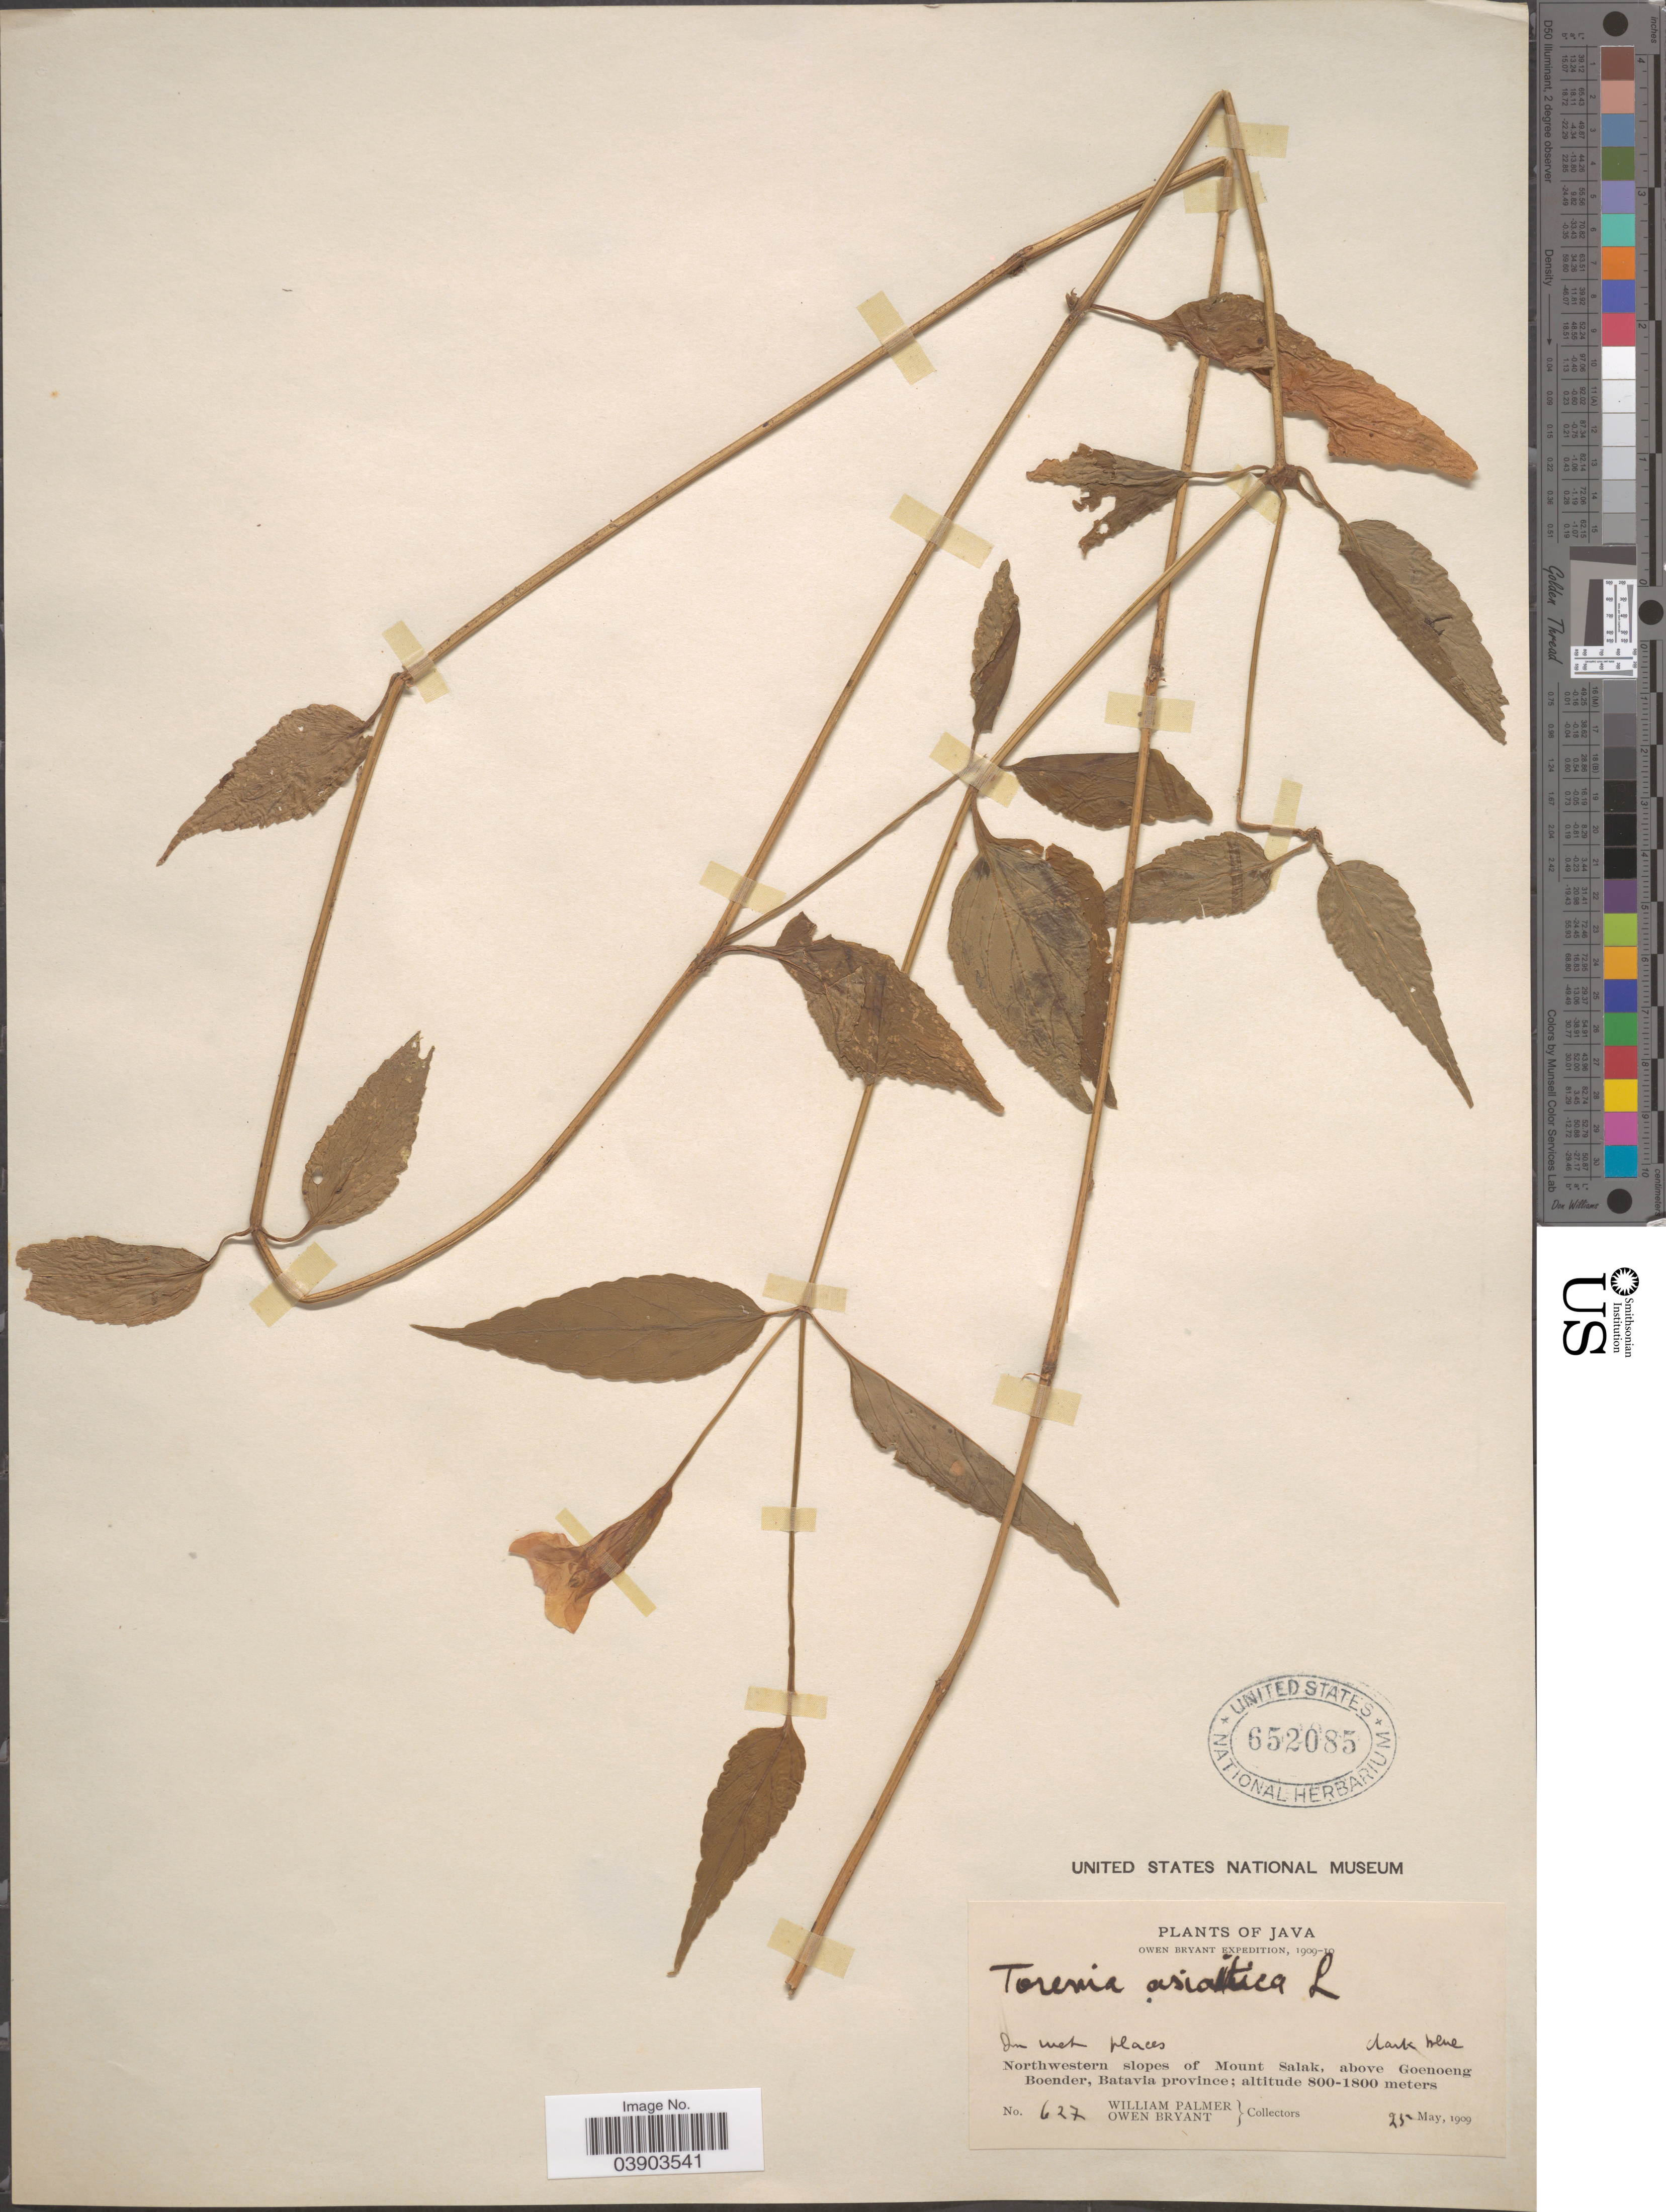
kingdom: Plantae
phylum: Tracheophyta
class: Magnoliopsida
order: Lamiales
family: Linderniaceae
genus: Torenia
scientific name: Torenia asiatica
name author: L.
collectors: W. Palmer & O. Bryant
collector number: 627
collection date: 1909-05-25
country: Indonesia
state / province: Java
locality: Northwestern slopes of Mount Salak, above Goenoeng Boender, Batavia province.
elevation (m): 800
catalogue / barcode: US 652085